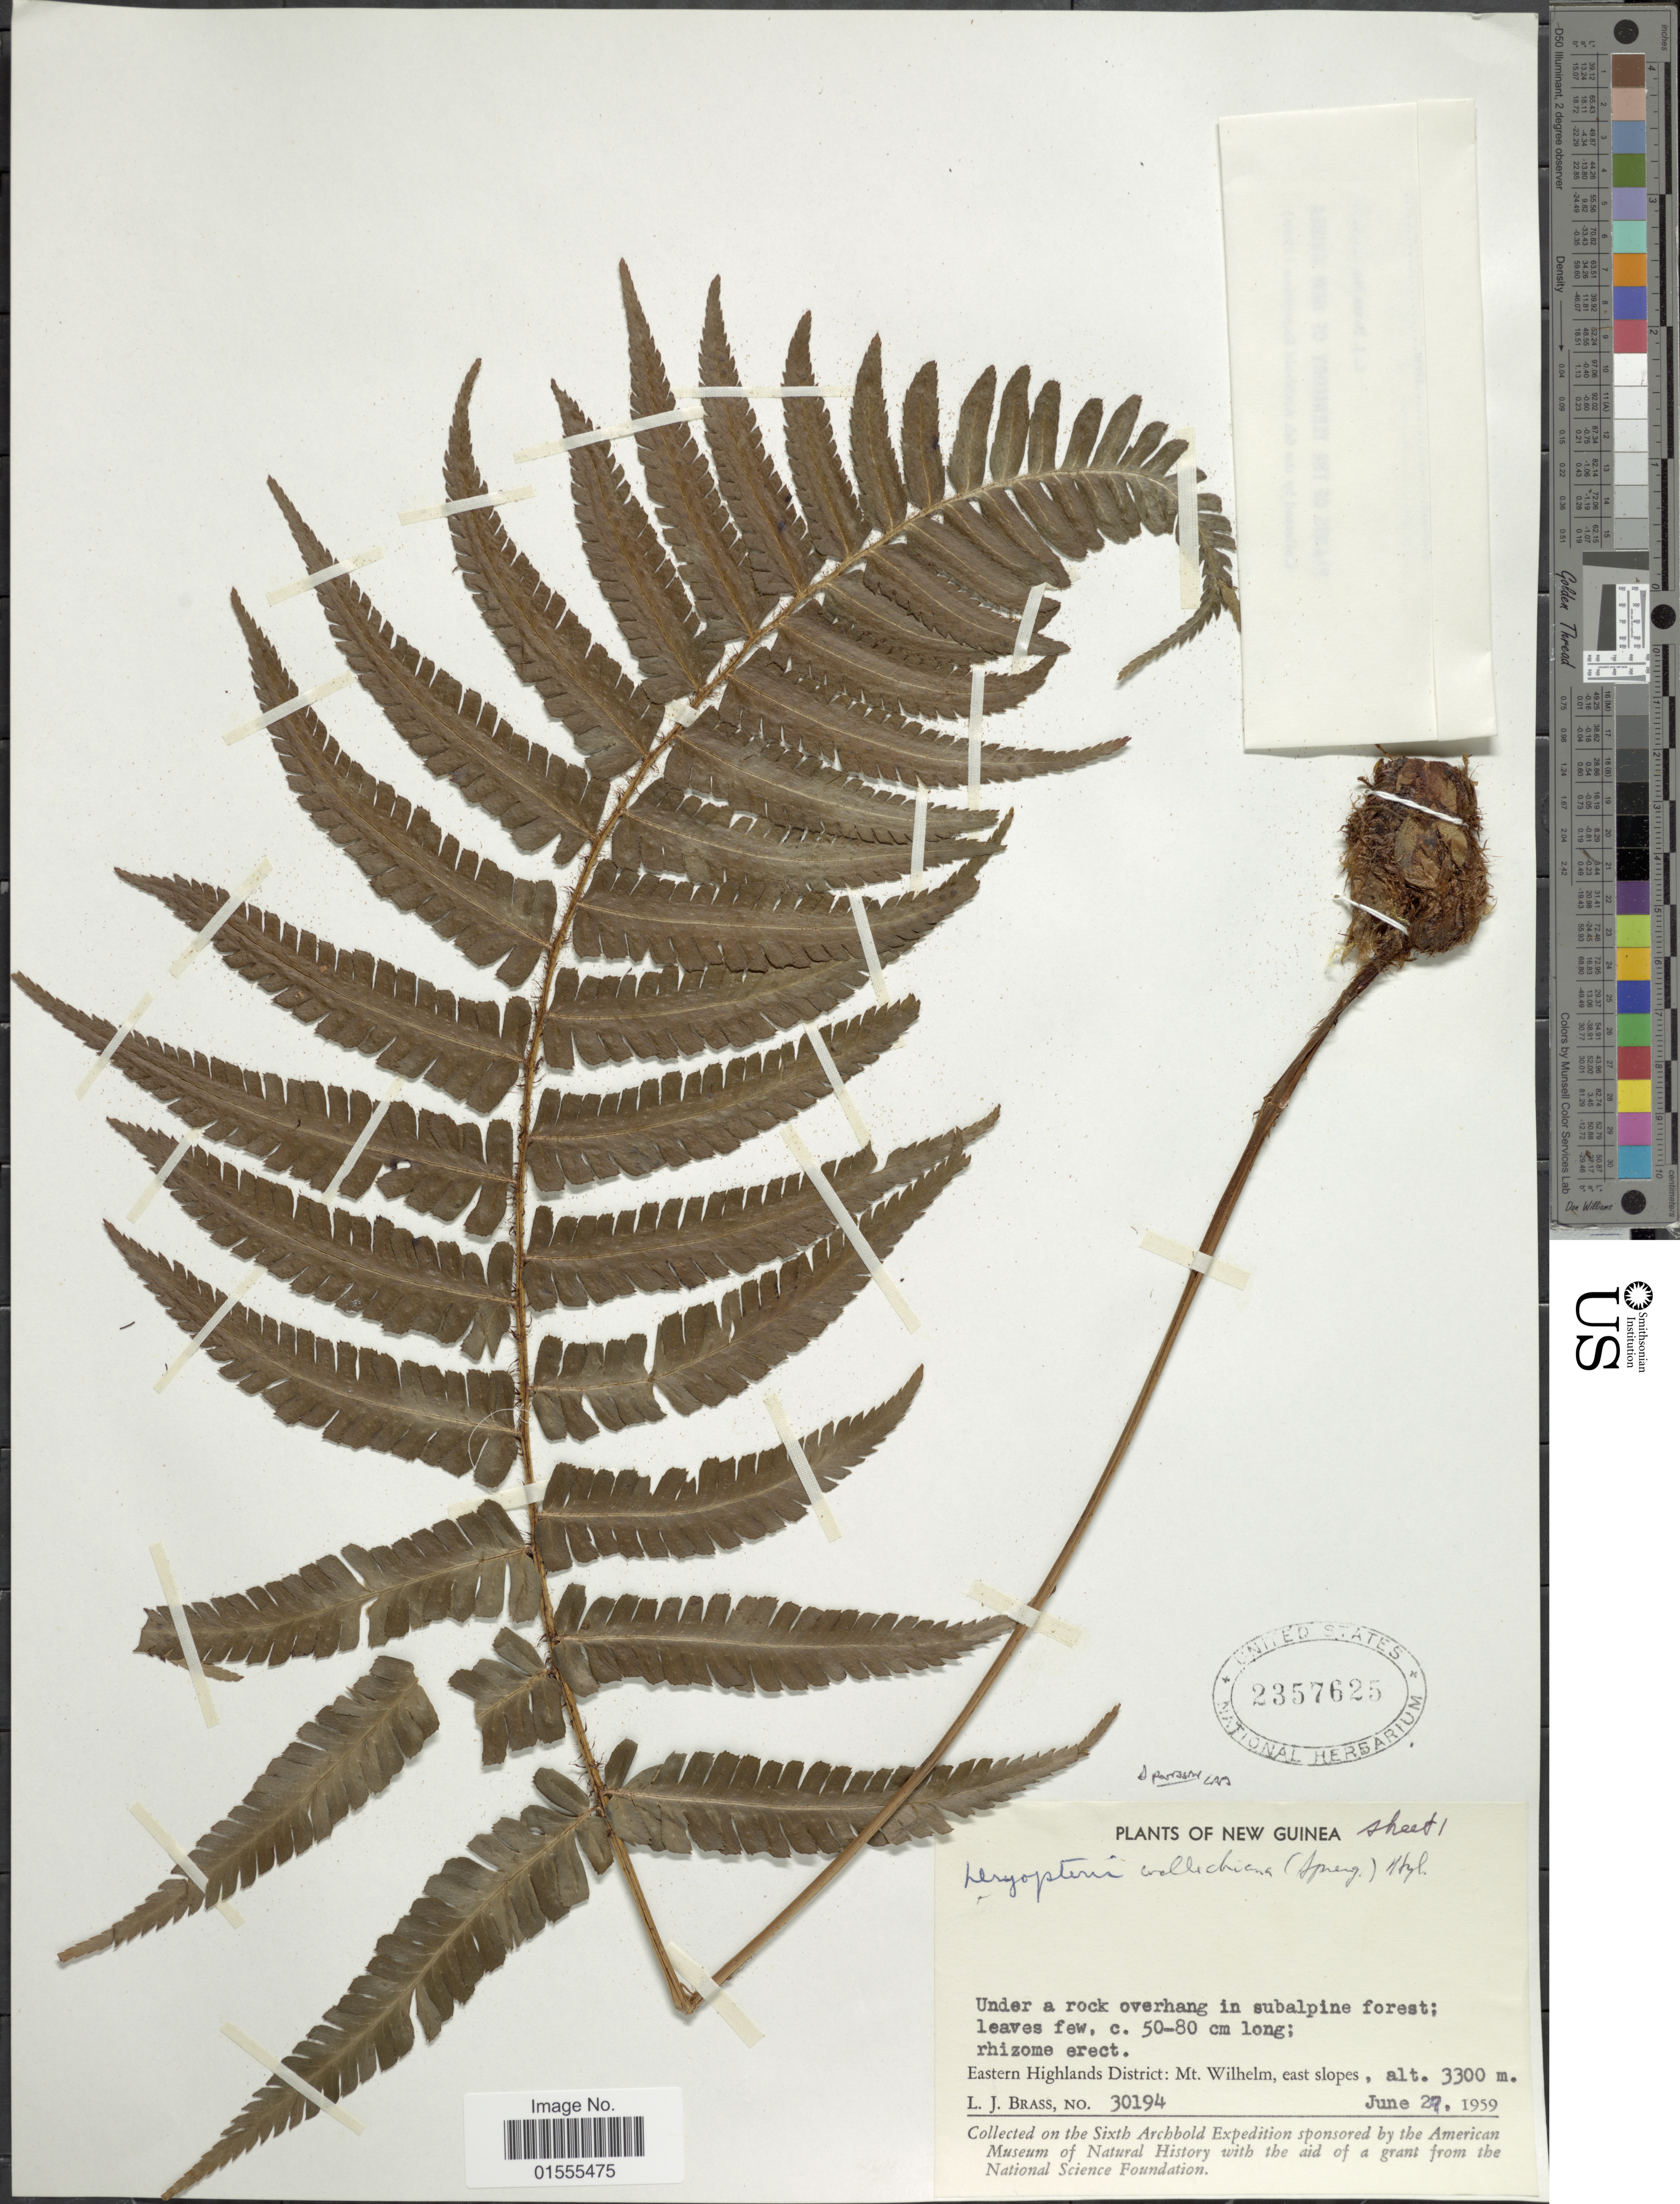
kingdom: Plantae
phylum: Tracheophyta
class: Polypodiopsida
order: Polypodiales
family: Dryopteridaceae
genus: Dryopteris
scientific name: Dryopteris wallichiana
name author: (Spreng.) Hyl.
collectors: L. J. Brass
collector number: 30194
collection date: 1959-06-27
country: Papua New Guinea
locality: New Guinea, Eastern Highlands District: Mt. Wilhelm, east slopes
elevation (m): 3300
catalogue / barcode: US 2357625